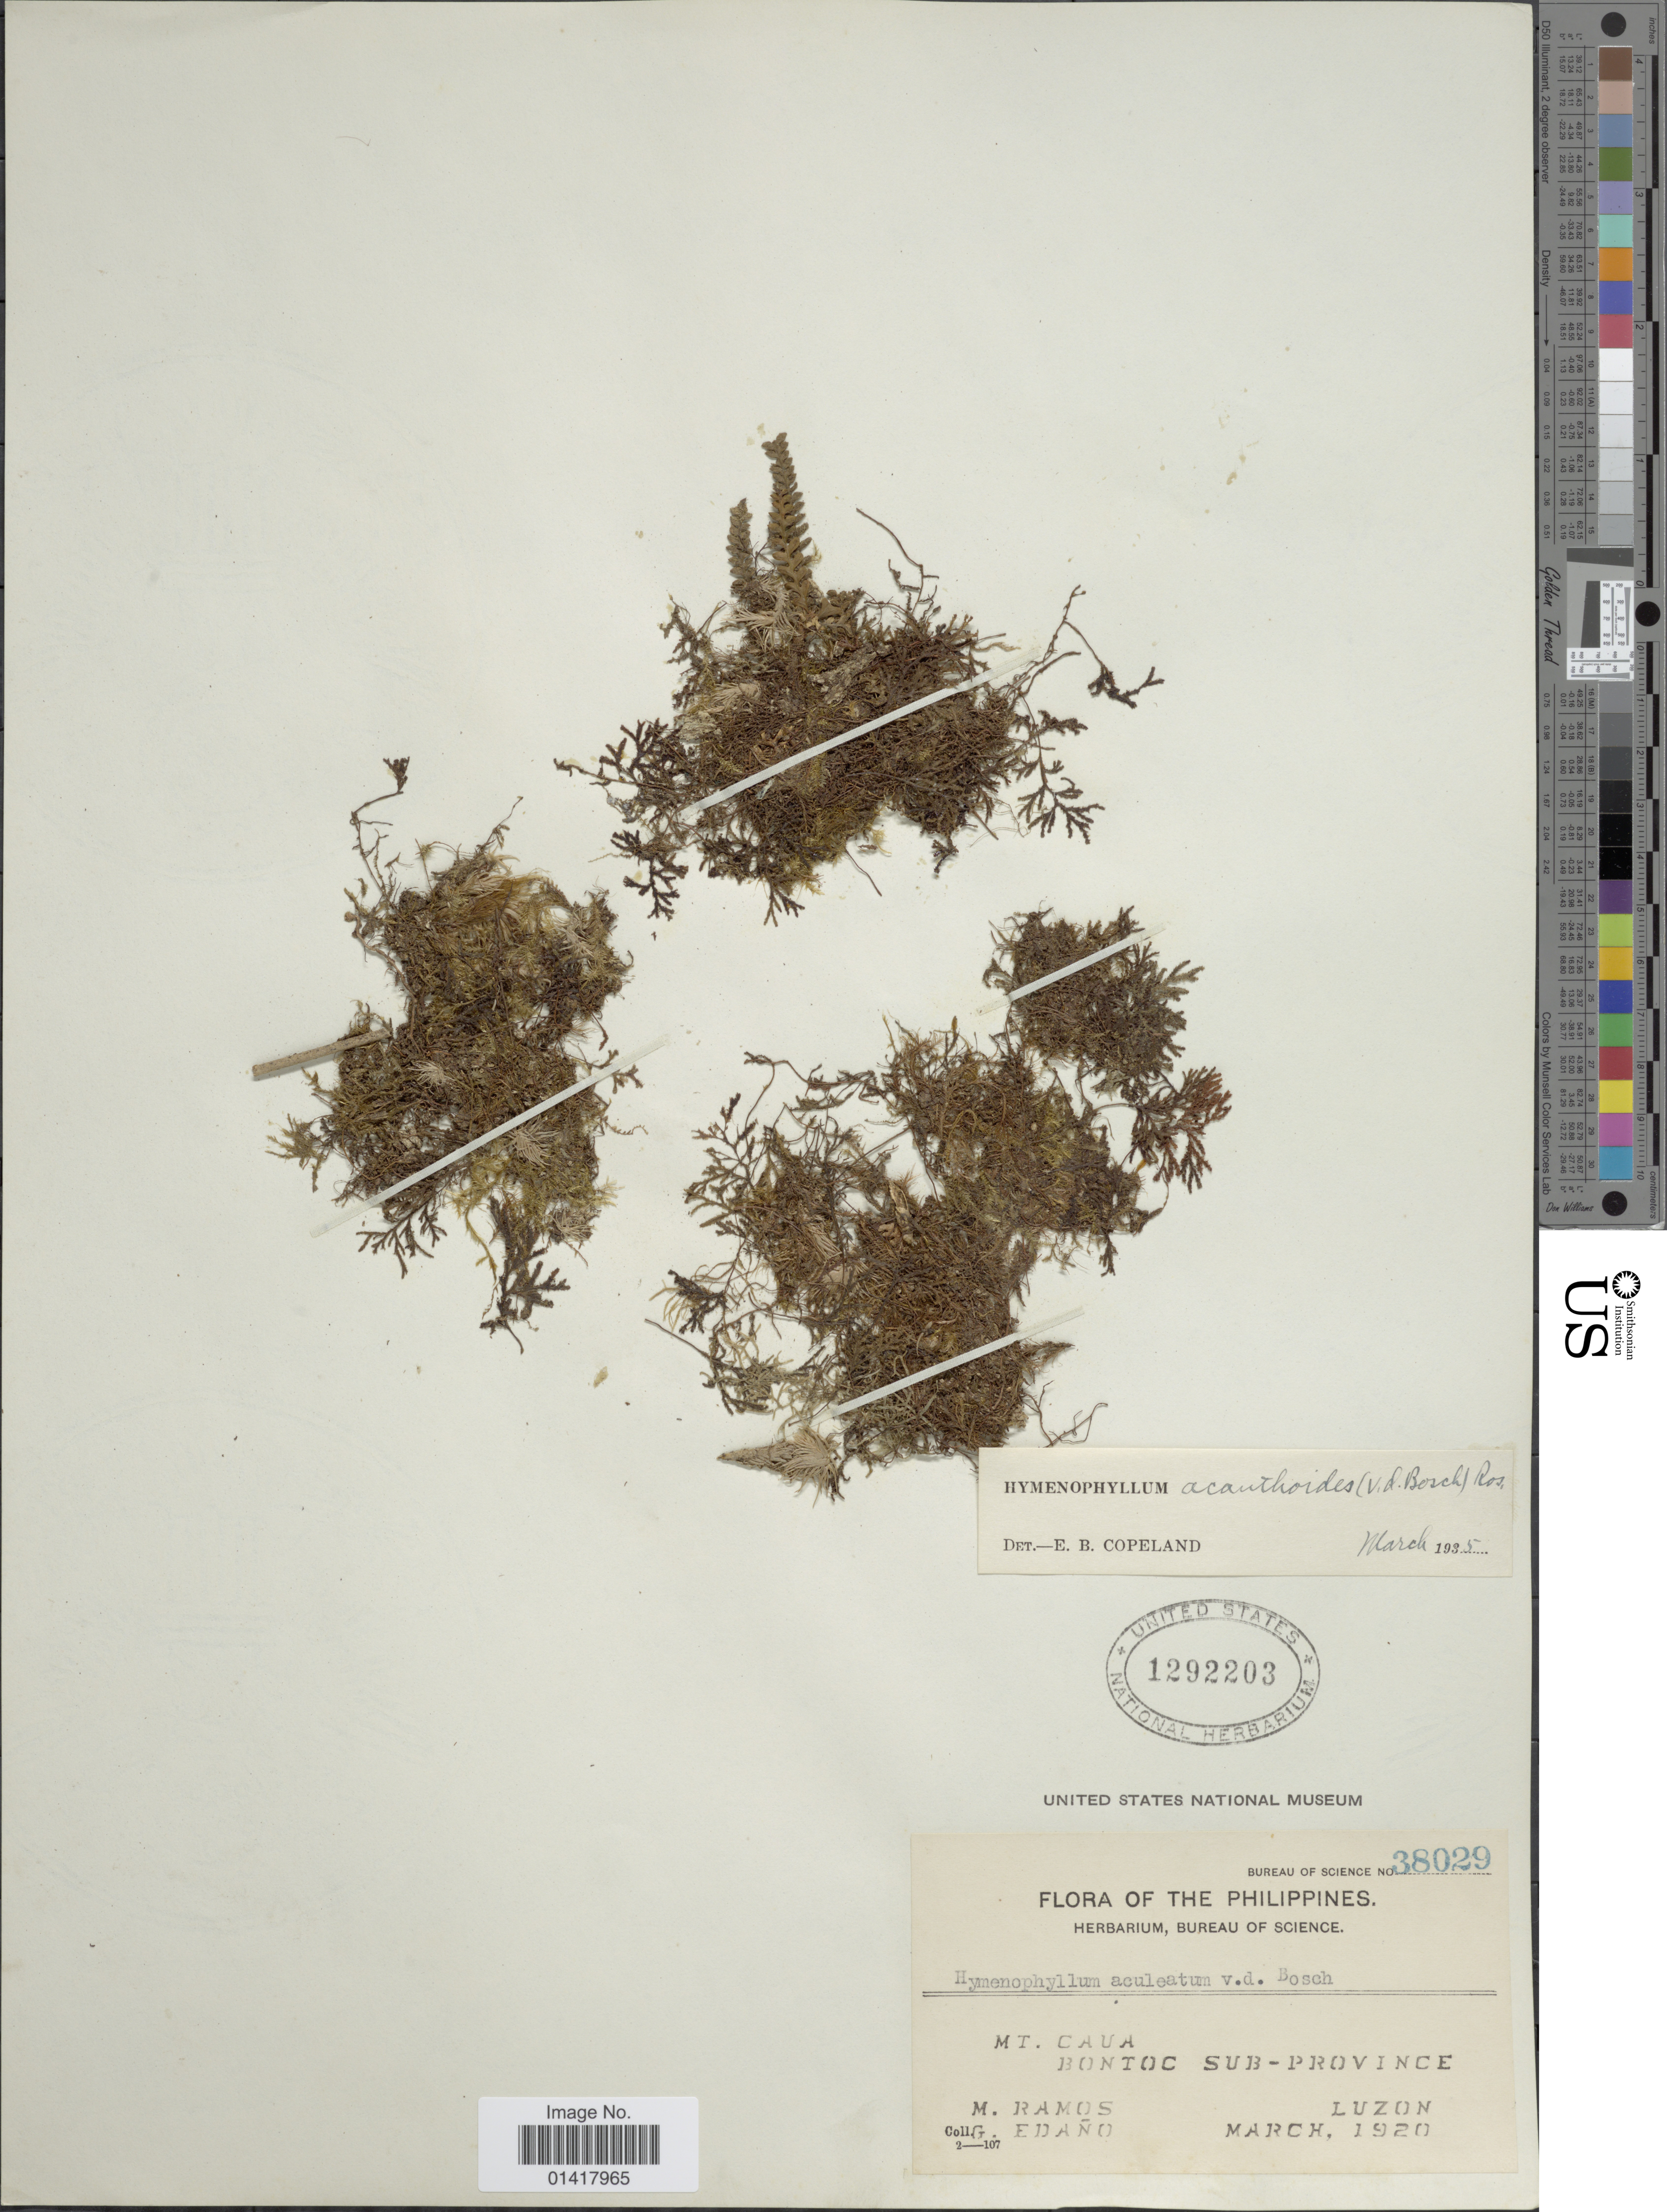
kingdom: Plantae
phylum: Tracheophyta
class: Polypodiopsida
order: Hymenophyllales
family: Hymenophyllaceae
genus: Hymenophyllum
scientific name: Hymenophyllum acanthoides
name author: (Bosch) Rosenst.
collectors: M. Ramos & G. Edaño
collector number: Bureau Of Science 38029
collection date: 1920-03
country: Philippines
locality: Luzon. Mt. Caua.Bontoc Sub-Province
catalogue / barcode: US 1292203